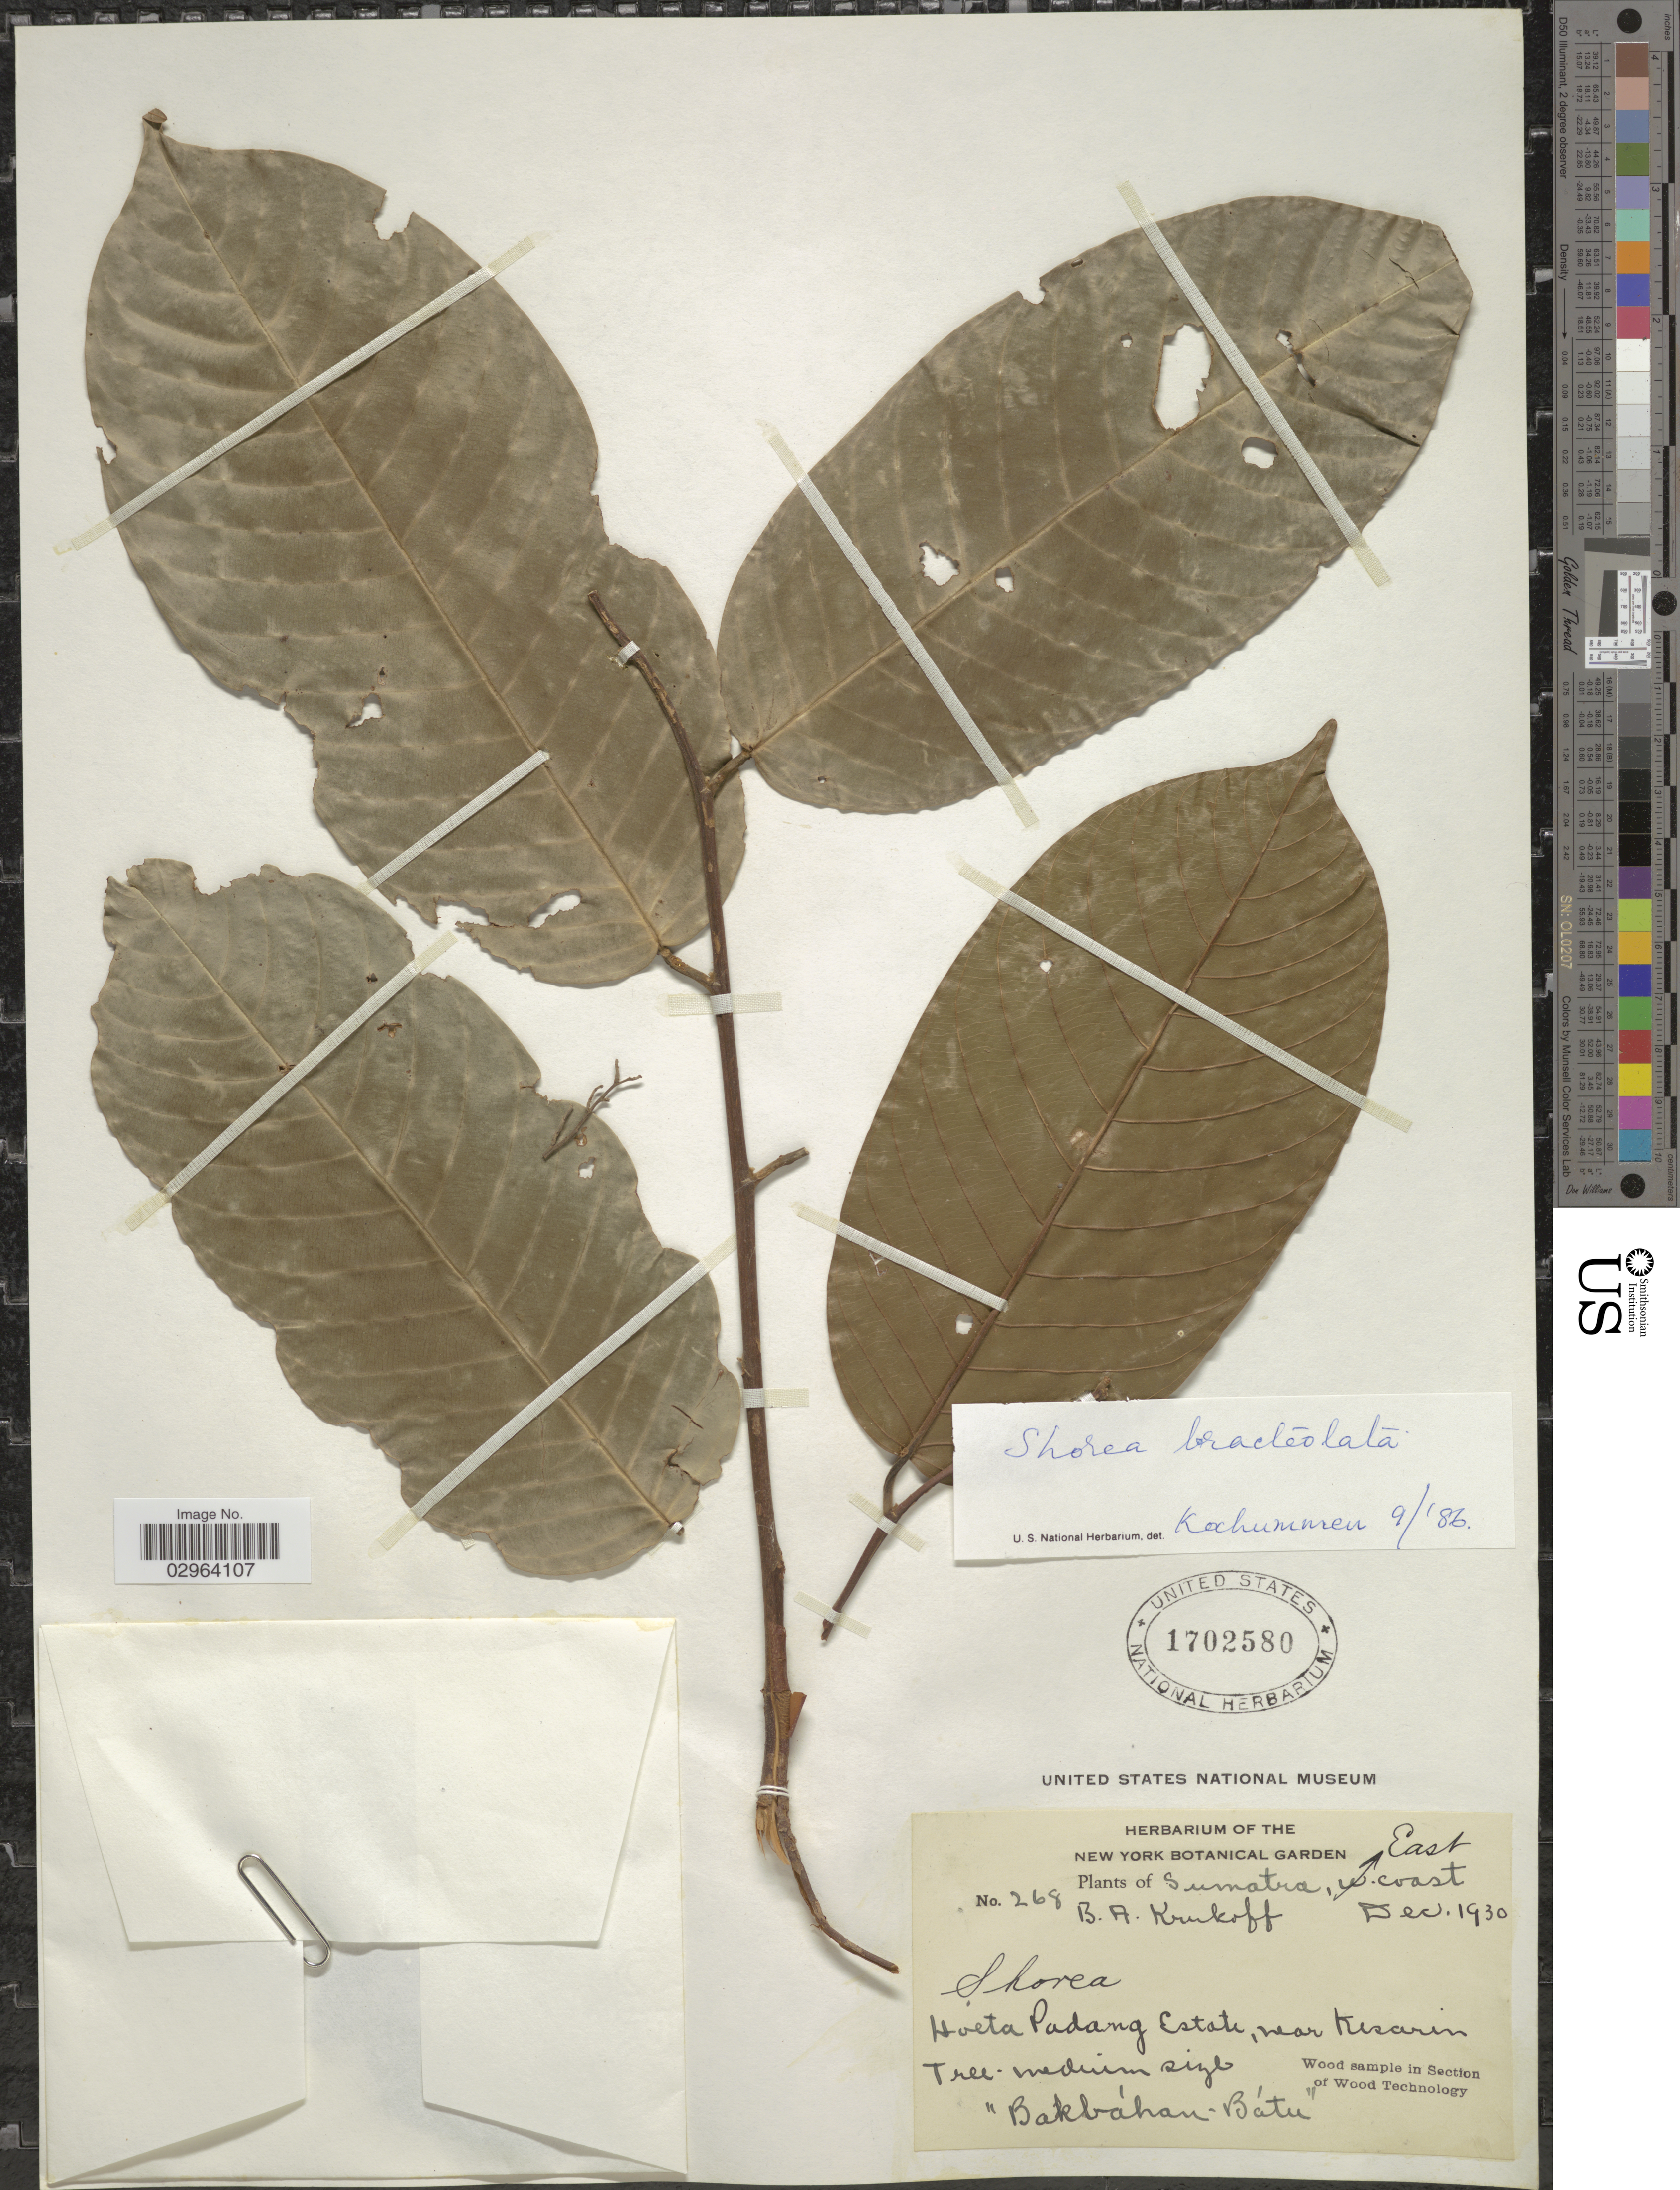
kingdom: Plantae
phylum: Tracheophyta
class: Magnoliopsida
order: Malvales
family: Dipterocarpaceae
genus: Anthoshorea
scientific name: Anthoshorea bracteolata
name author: (Dyer) P.S. Ashton & J. Heck.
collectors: B. A. Krukoff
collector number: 268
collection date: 1930-12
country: Indonesia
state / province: Sumatra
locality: East coast. Hoeta Padang Estate, near Kesarin.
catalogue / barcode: US 1702580